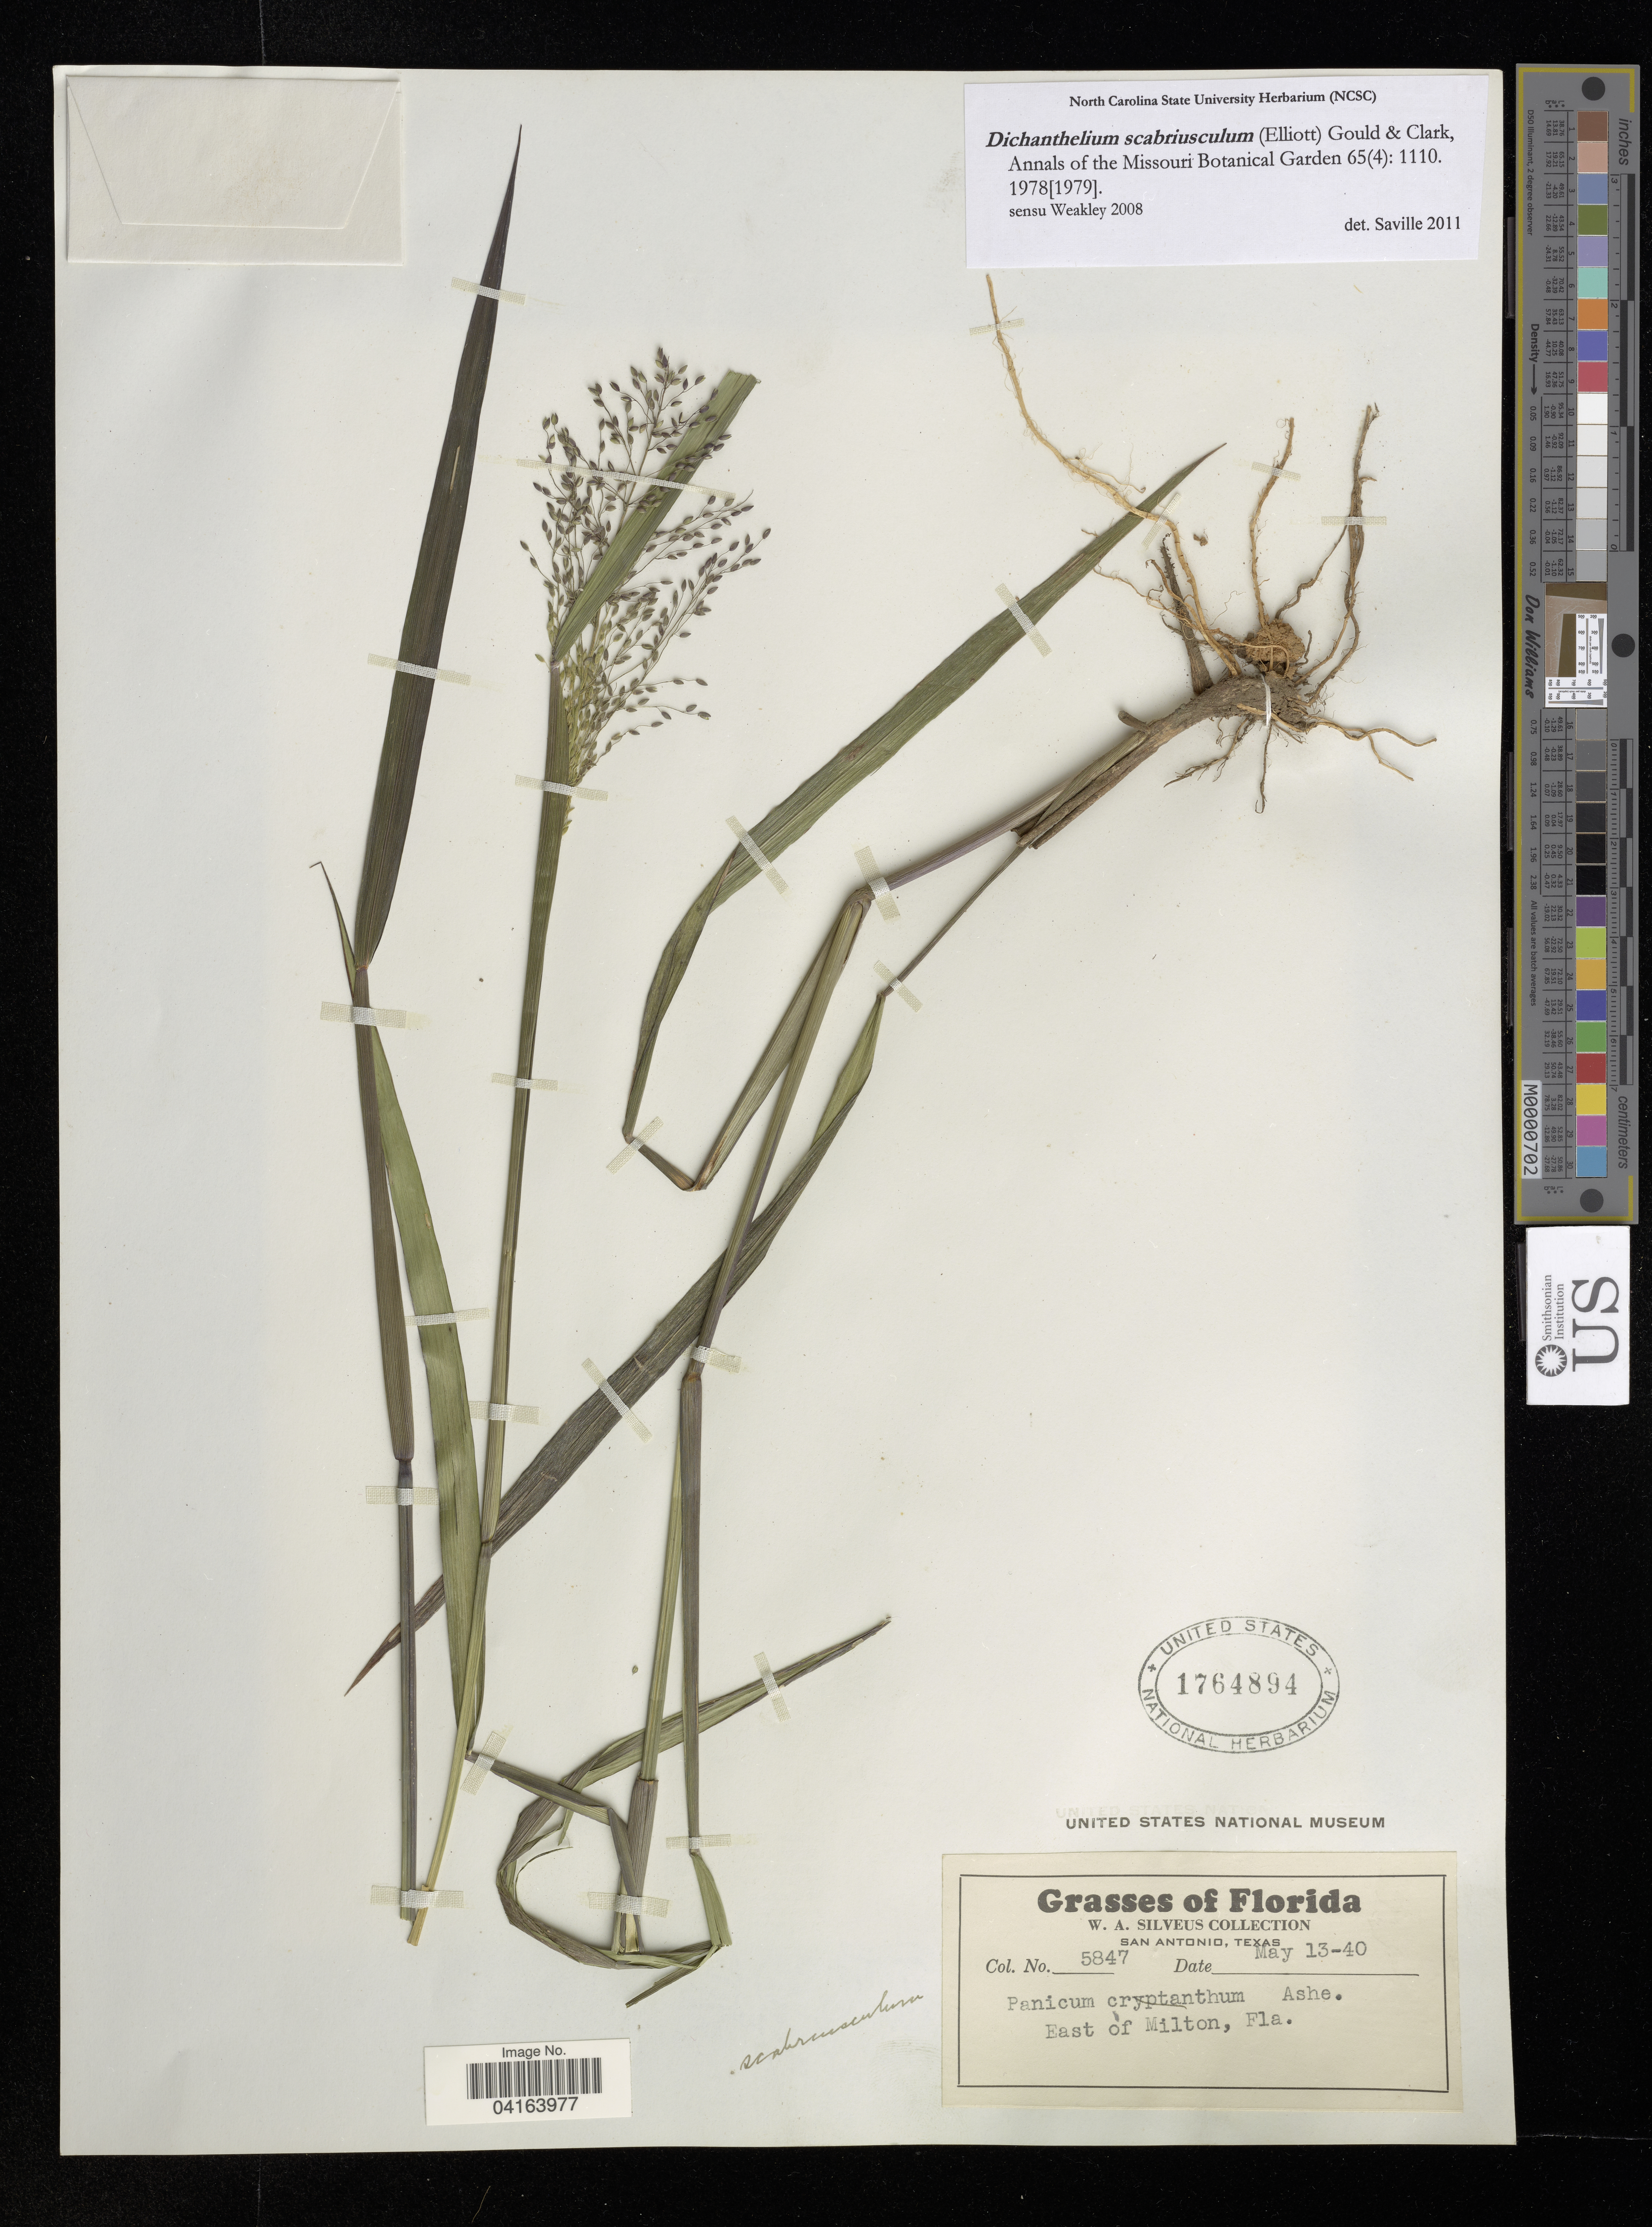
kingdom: Plantae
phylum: Tracheophyta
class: Liliopsida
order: Poales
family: Poaceae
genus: Dichanthelium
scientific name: Dichanthelium scabriusculum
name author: (Elliott) Gould & C.A. Clark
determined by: Saville, A. C., (NCSC), North Carolina State University (UNITED STATES)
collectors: W. Silveus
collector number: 5847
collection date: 1940-05-13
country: United States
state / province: Florida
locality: East of Milton.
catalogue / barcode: US 1764894